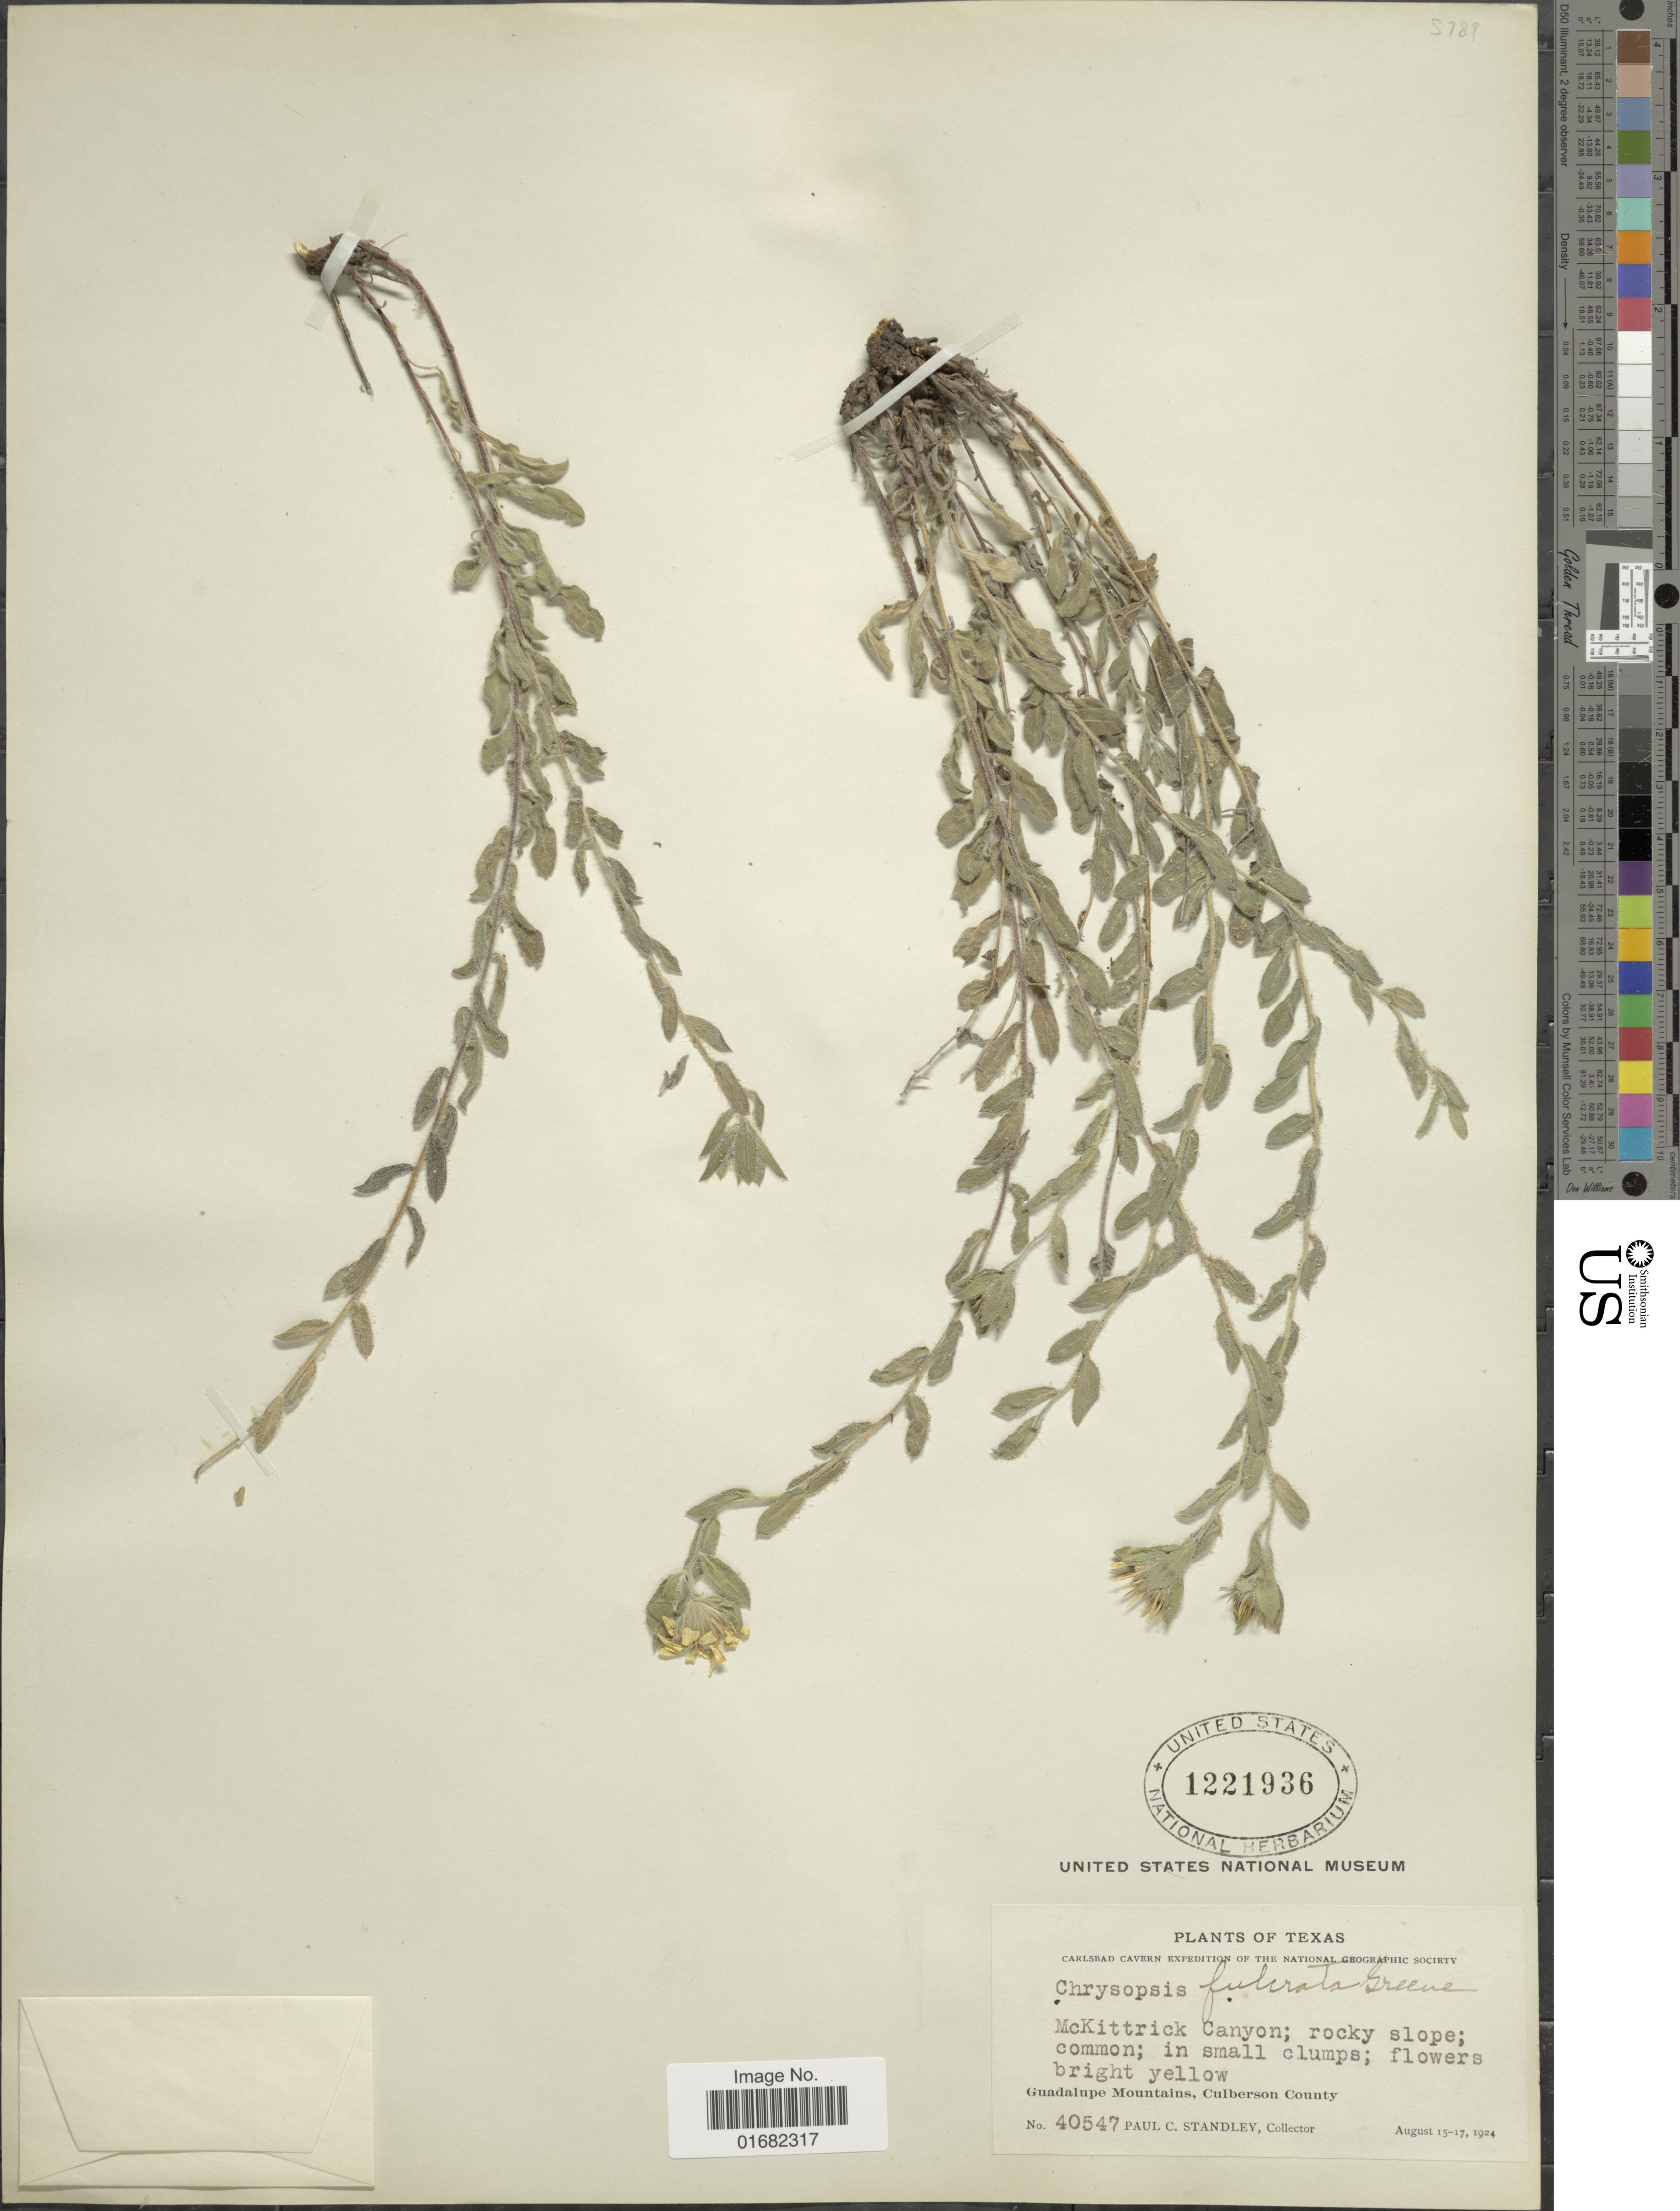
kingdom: Plantae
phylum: Tracheophyta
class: Magnoliopsida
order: Asterales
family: Asteraceae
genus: Heterotheca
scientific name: Heterotheca fulcrata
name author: (Greene) Shinners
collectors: P. C. Standley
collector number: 40547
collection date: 1924-08-15/1924-08-17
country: United States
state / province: Texas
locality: McKittrick Canyon. Guadalupe Mountains, Culberson County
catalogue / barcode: US 1221936